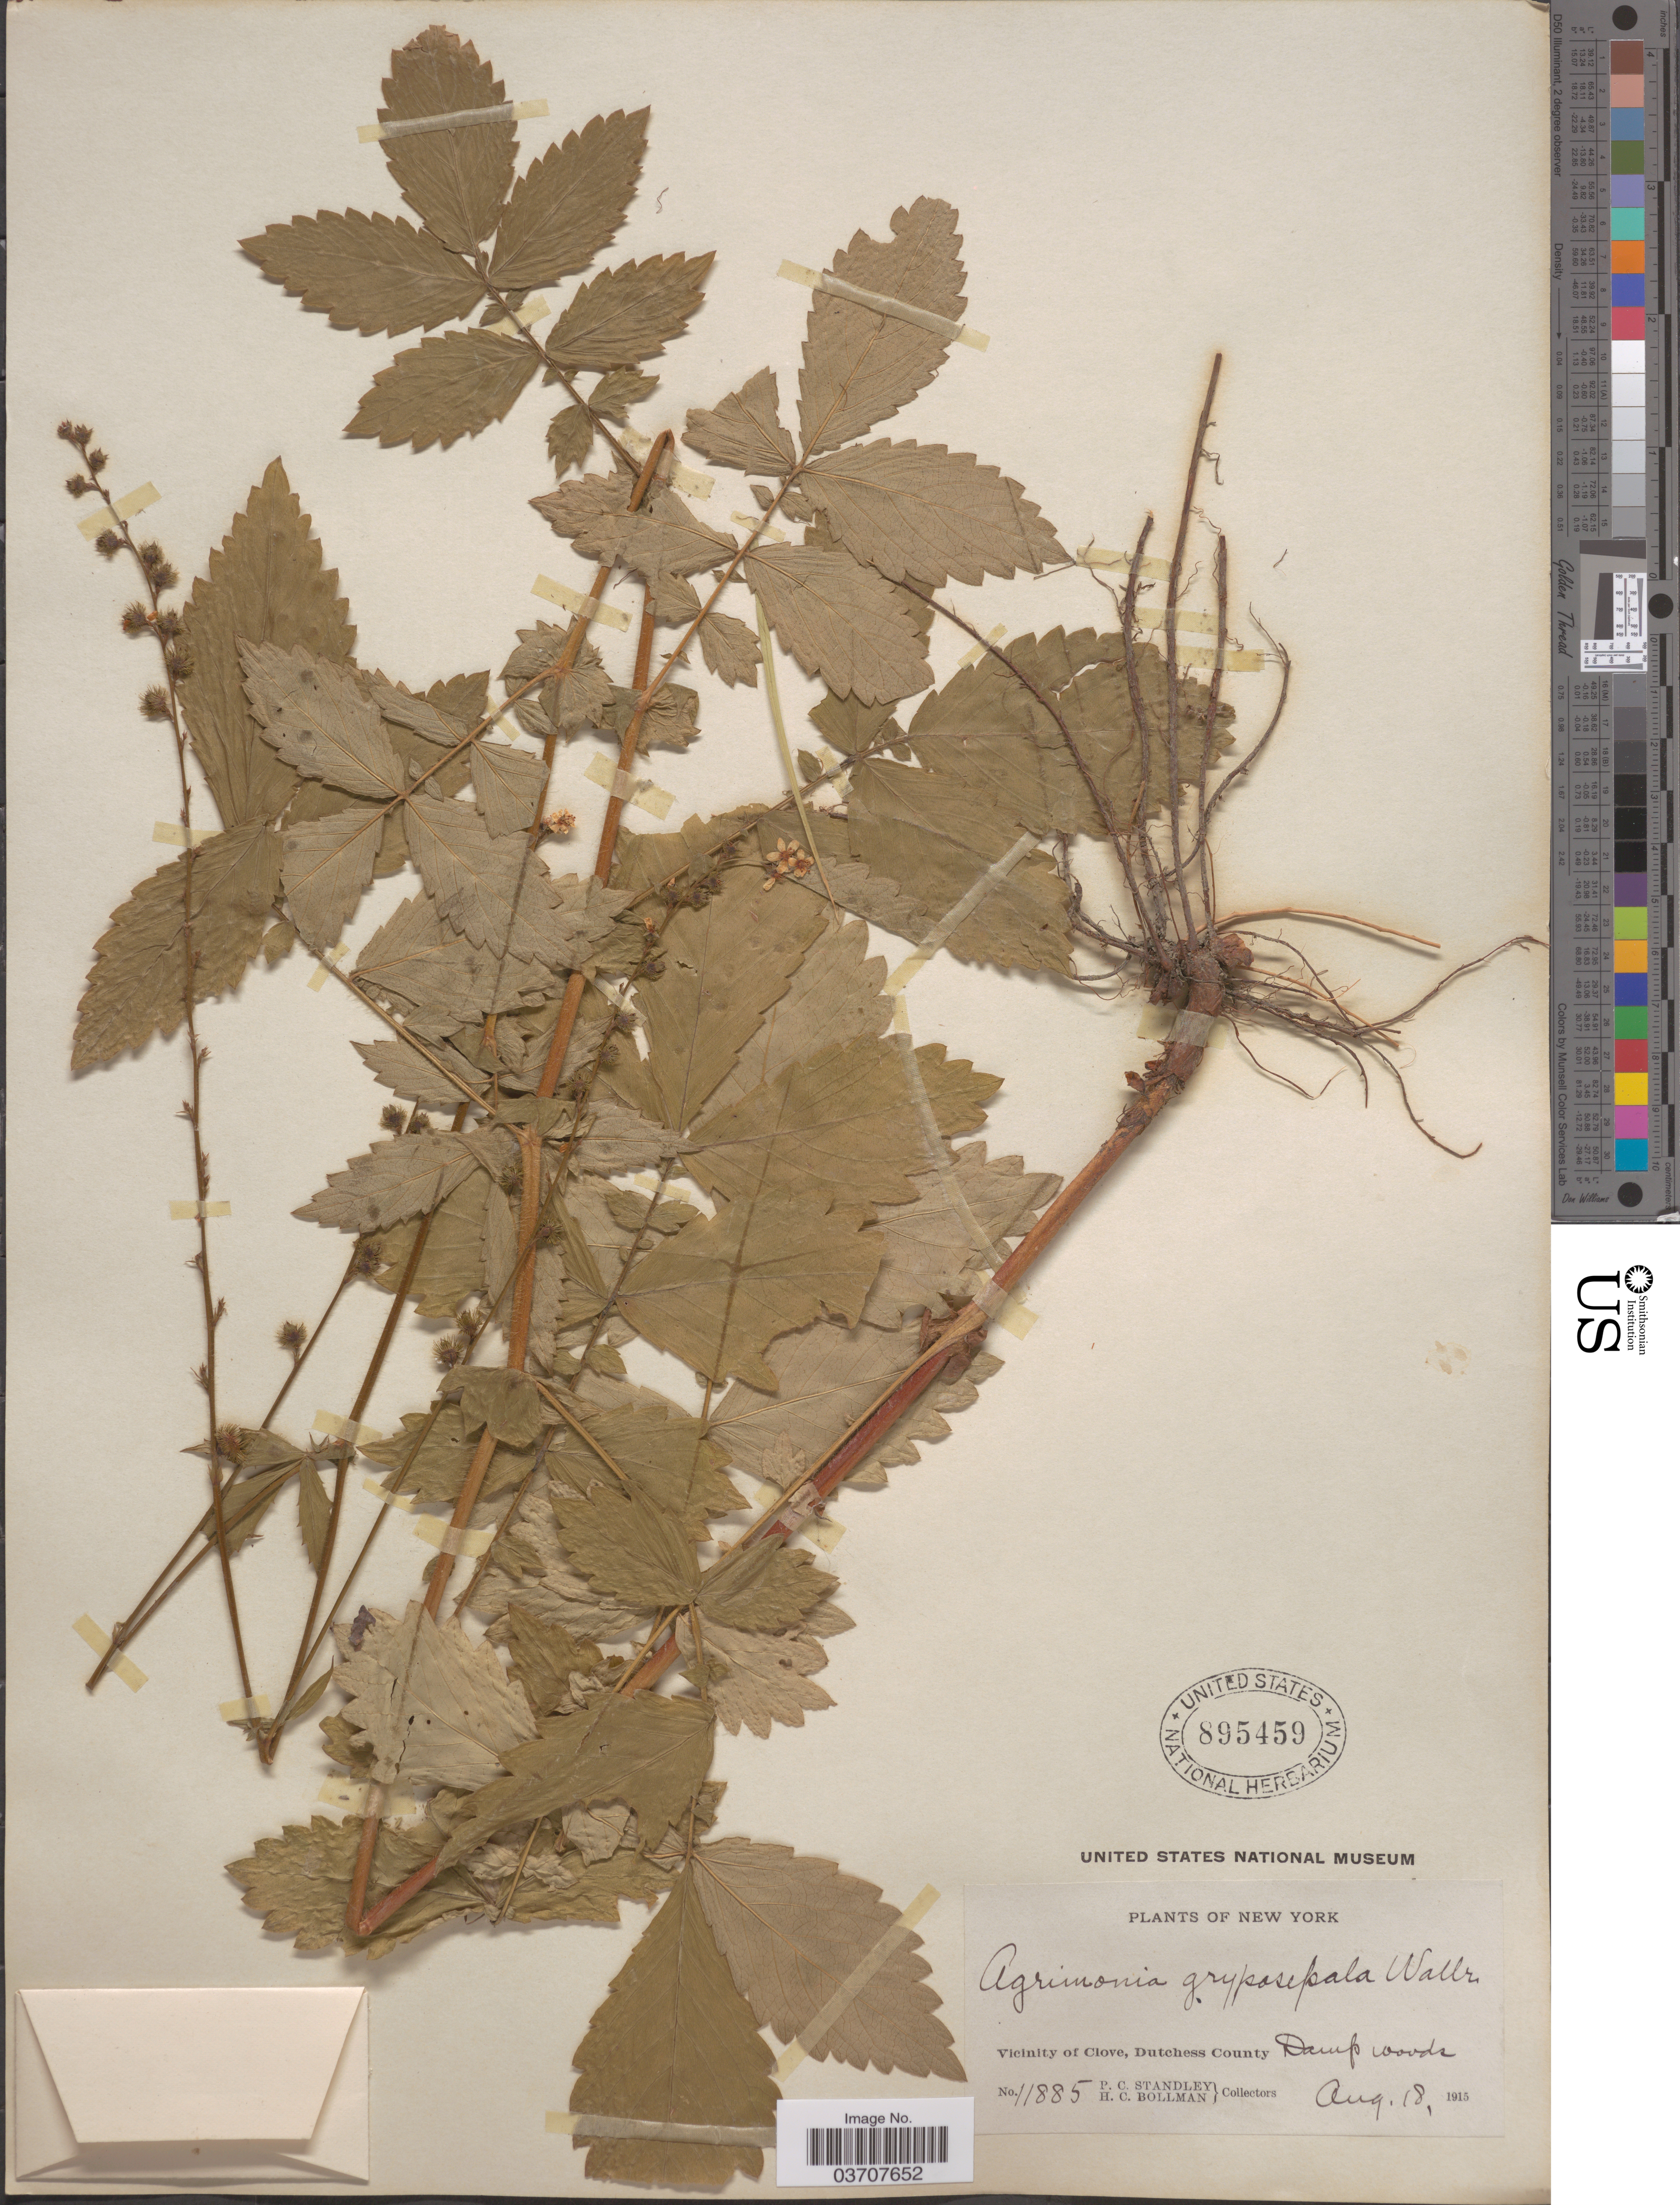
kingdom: Plantae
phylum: Tracheophyta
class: Magnoliopsida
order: Rosales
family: Rosaceae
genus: Agrimonia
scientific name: Agrimonia gryposepala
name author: Wallr.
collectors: P. C. Standley & H. C. Bollman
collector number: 11885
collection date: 1915-08-18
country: United States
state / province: New York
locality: Vicinity of Clove, Dutchess County.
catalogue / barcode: US 895459